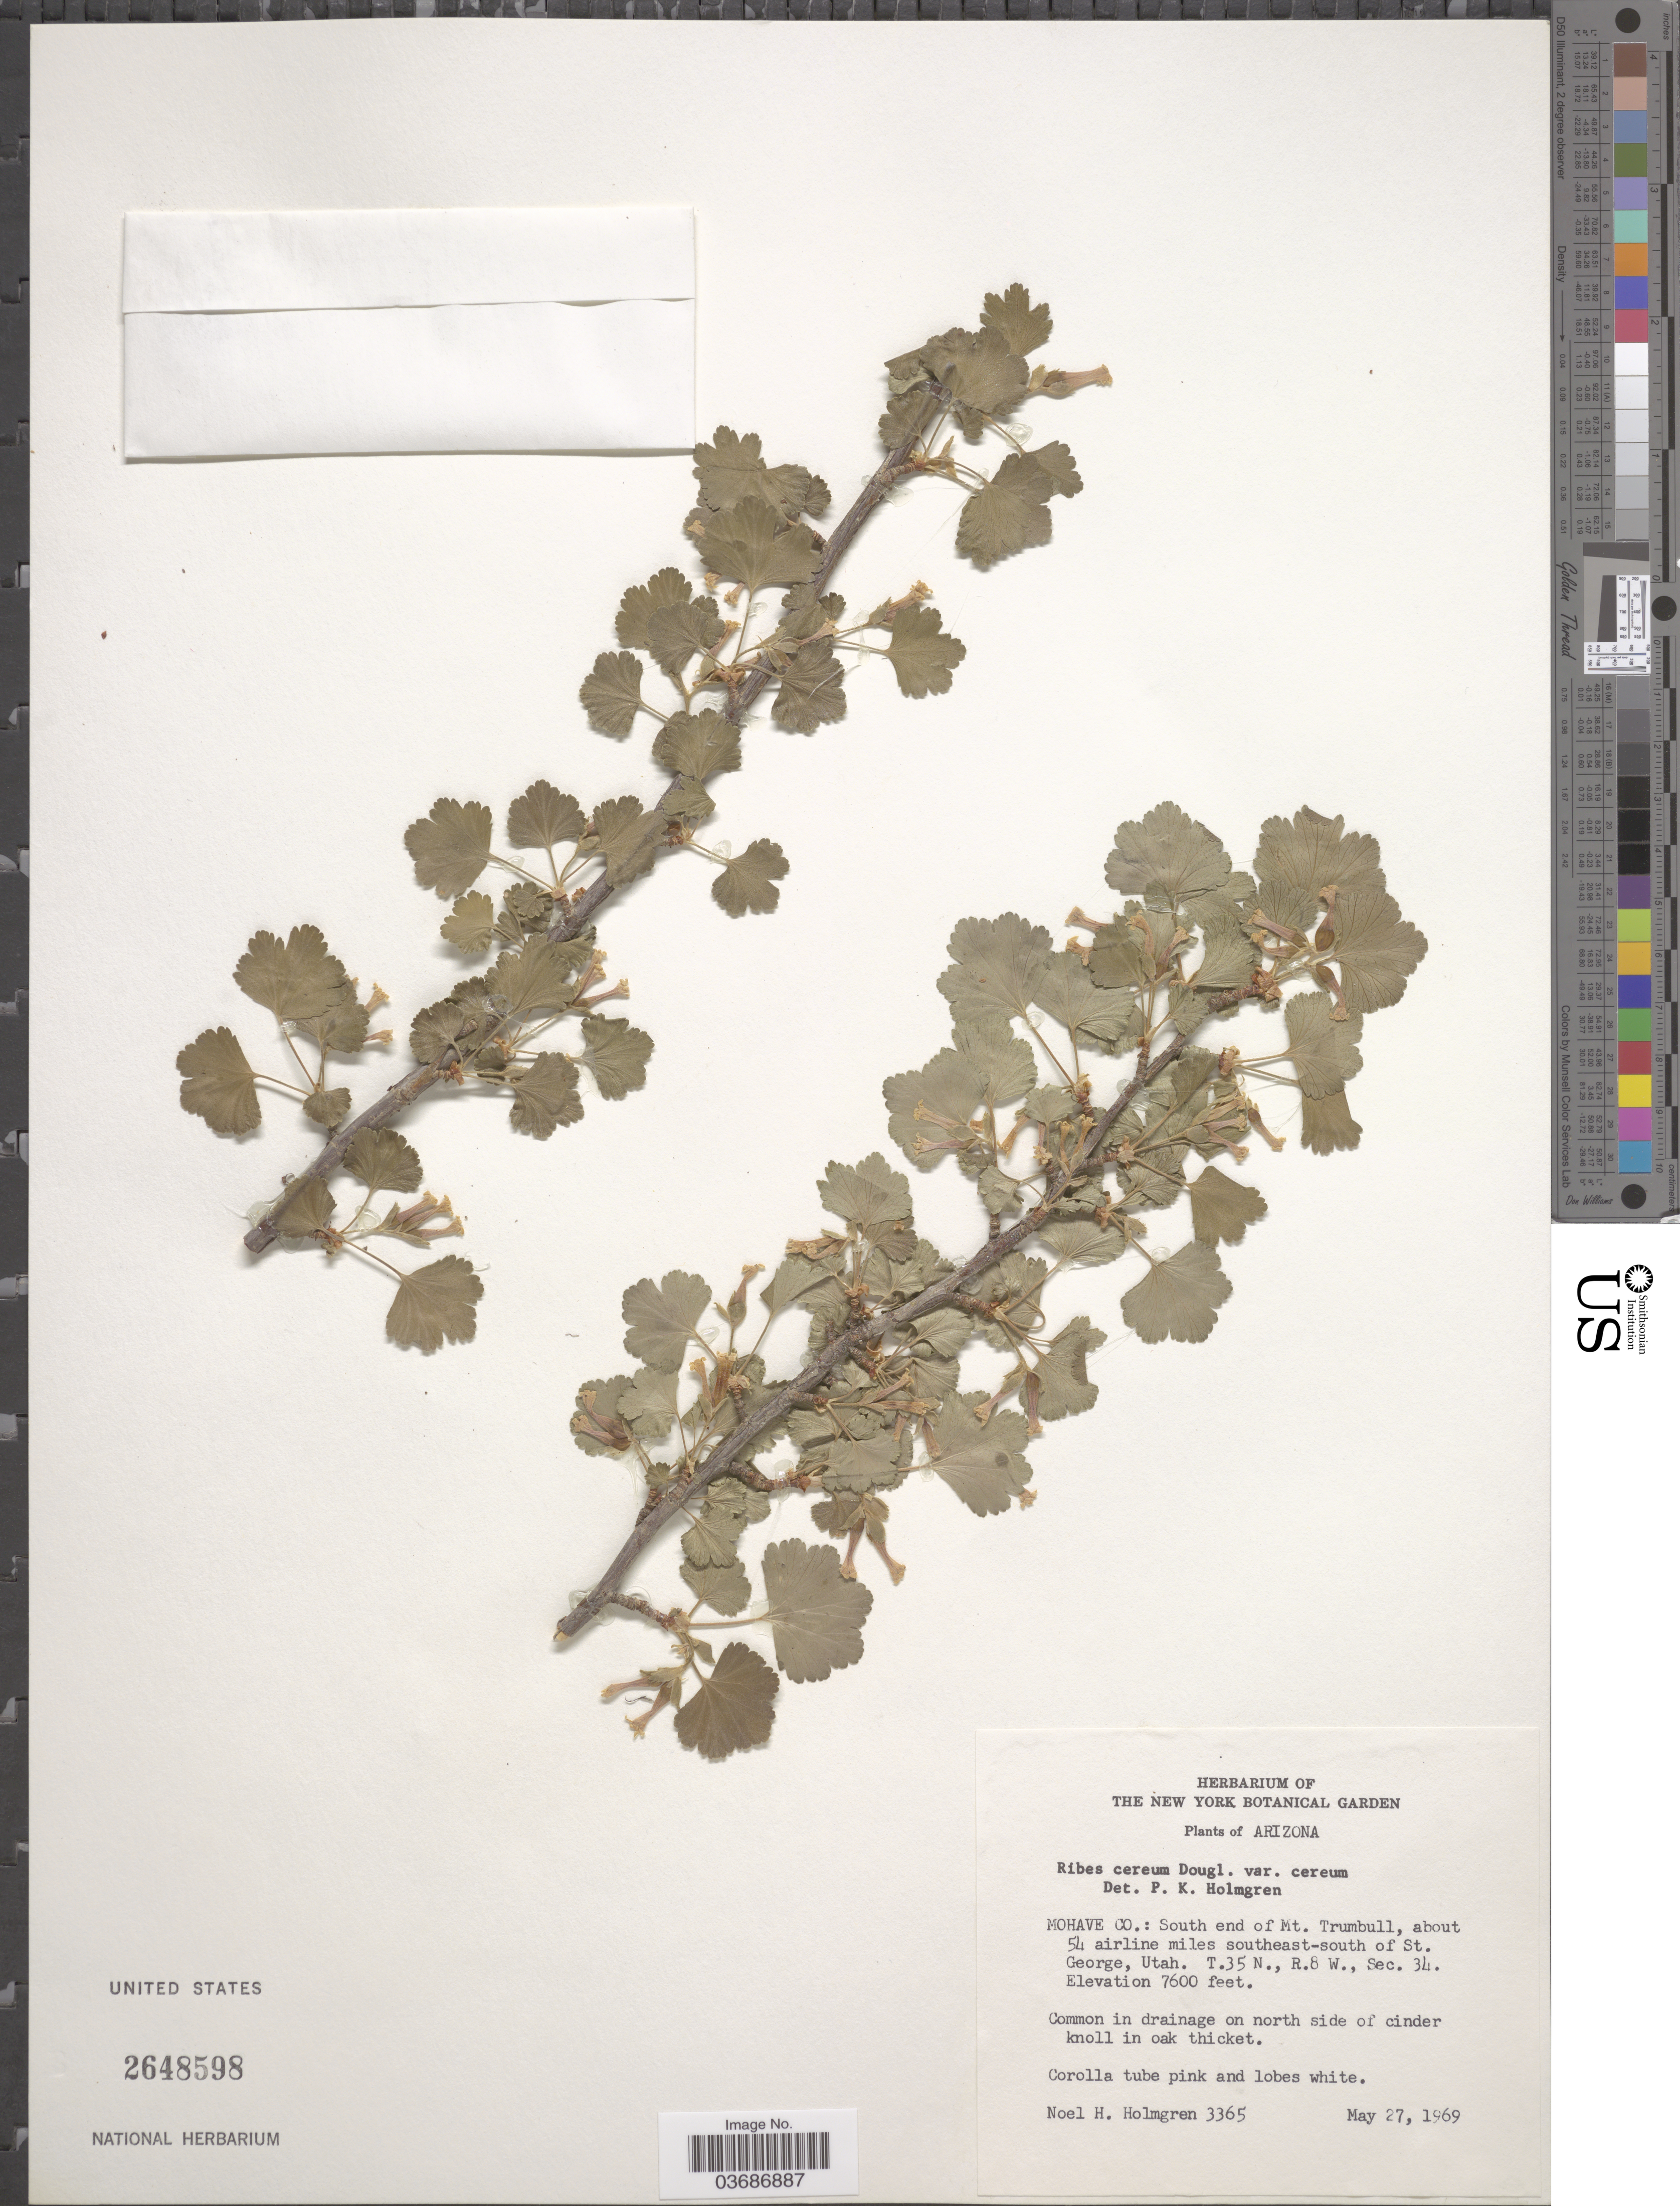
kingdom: Plantae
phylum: Tracheophyta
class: Magnoliopsida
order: Saxifragales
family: Grossulariaceae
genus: Ribes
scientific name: Ribes cereum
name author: Douglas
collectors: N. H. Holmgren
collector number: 3365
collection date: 1969-05-27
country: United States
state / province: Utah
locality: Mohave Co.: South end of Mt. Trumbull, about 54 airline miles southeast-south of St. George. T.35., R.8 W., Sec. 34. Common in drainage on north side of cinder knoll in oak thicket.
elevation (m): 2316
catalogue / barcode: US 2648598